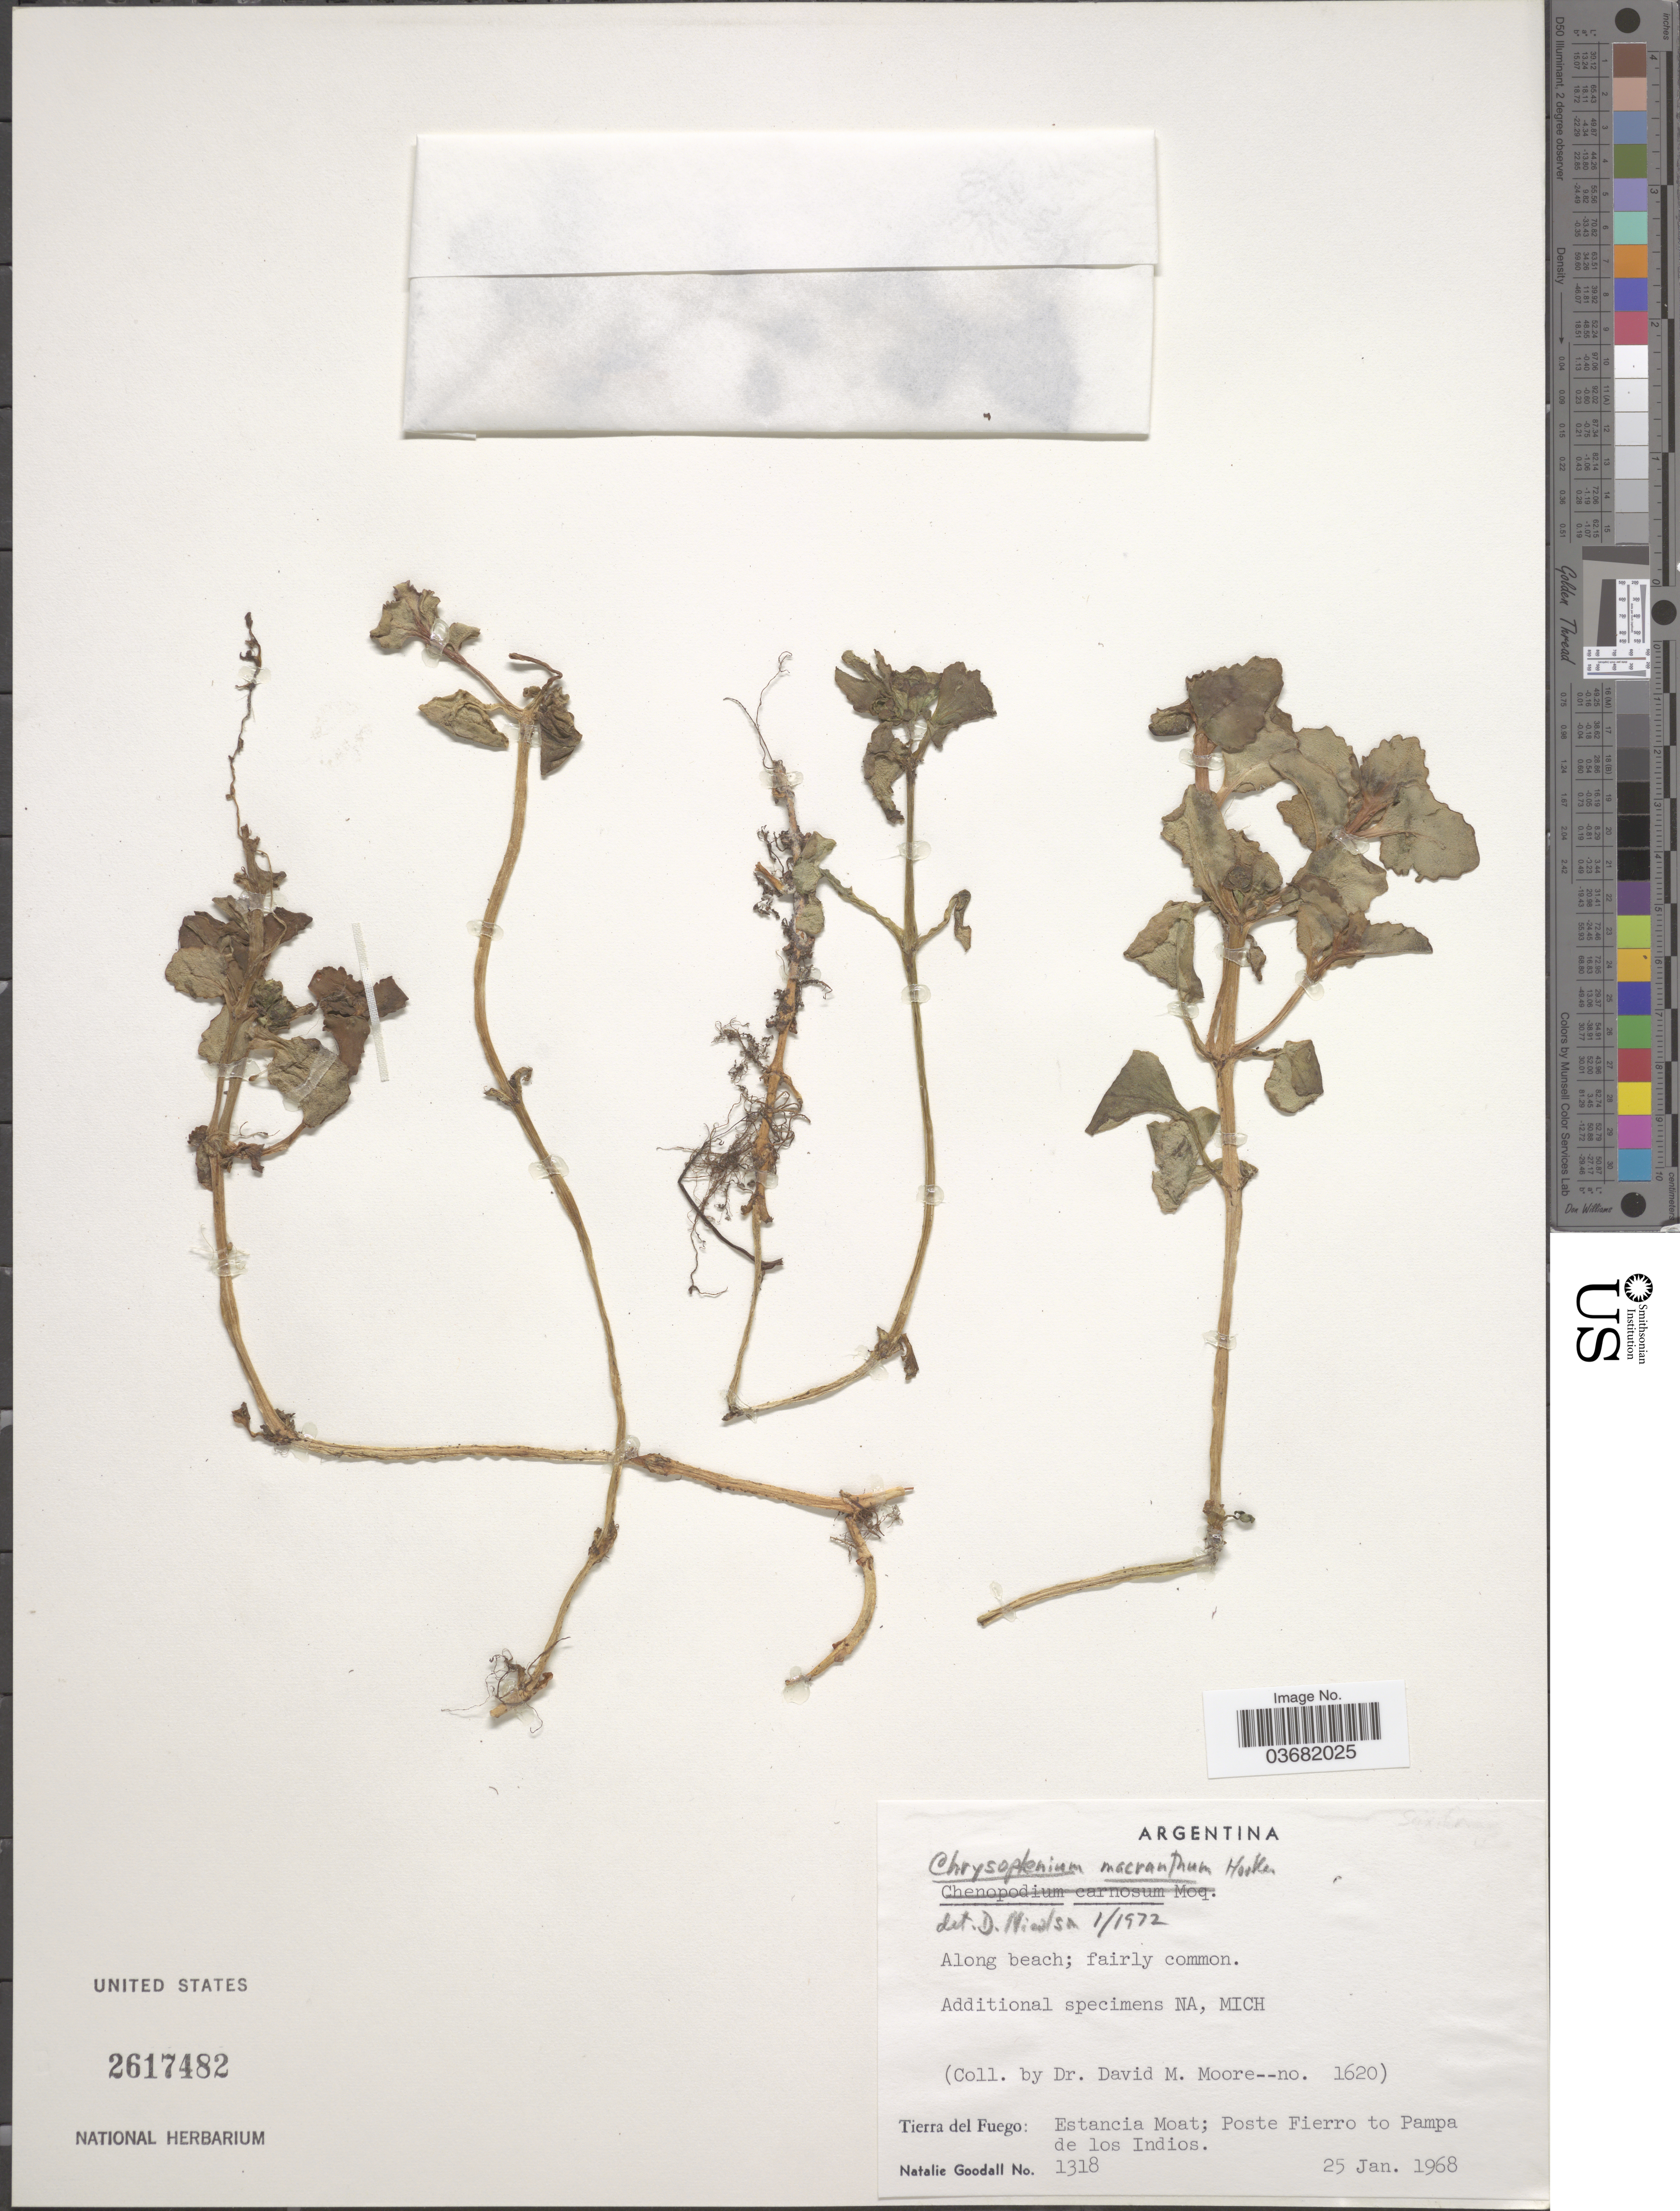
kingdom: Plantae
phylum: Tracheophyta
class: Magnoliopsida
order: Saxifragales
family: Saxifragaceae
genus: Chrysosplenium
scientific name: Chrysosplenium macranthum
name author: Hook.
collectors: D. Moore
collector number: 1620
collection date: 1968-01-25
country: Argentina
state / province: Tierra del Fuego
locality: Estancia Moat; Poste Fierro to Pampa de los Indios.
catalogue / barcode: US 2617482